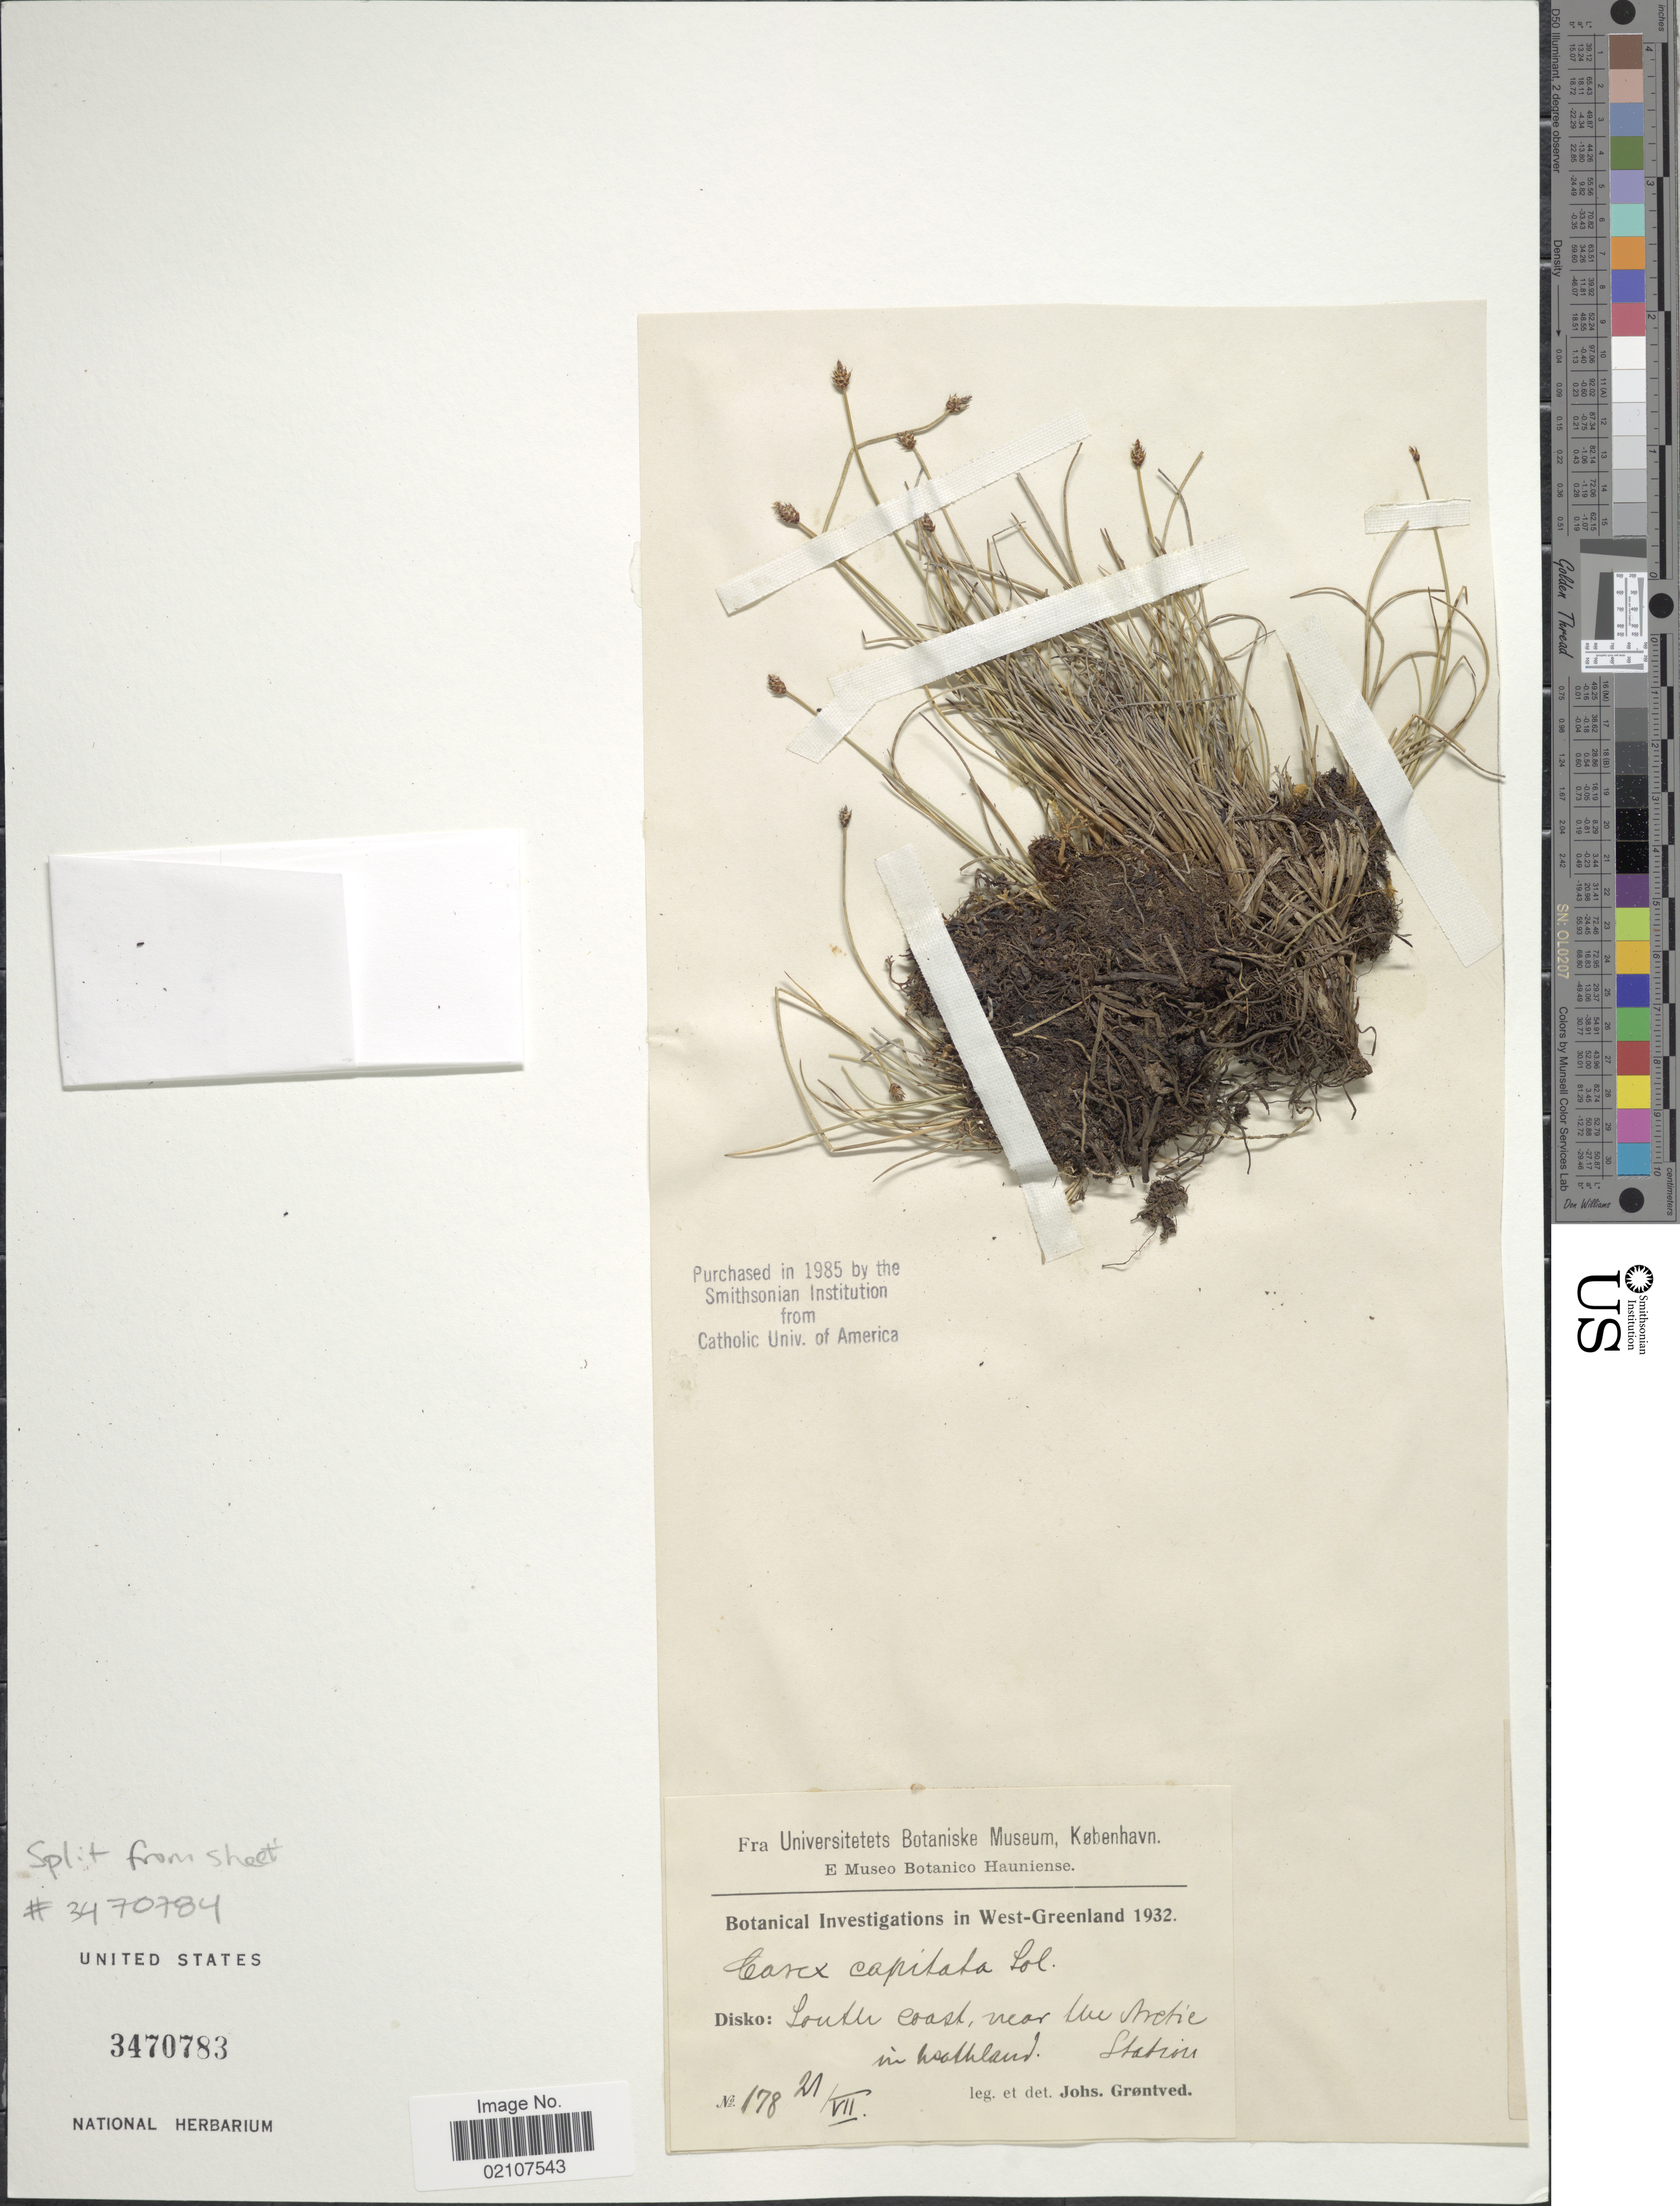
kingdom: Plantae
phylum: Tracheophyta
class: Liliopsida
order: Poales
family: Cyperaceae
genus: Carex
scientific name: Carex capitata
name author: L.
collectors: J. Grontved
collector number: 178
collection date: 1932-07-21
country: Greenland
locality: West-Greenland, Disko: Louter coast, near the Arctic in [illegible text] Station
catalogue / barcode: US 3470783